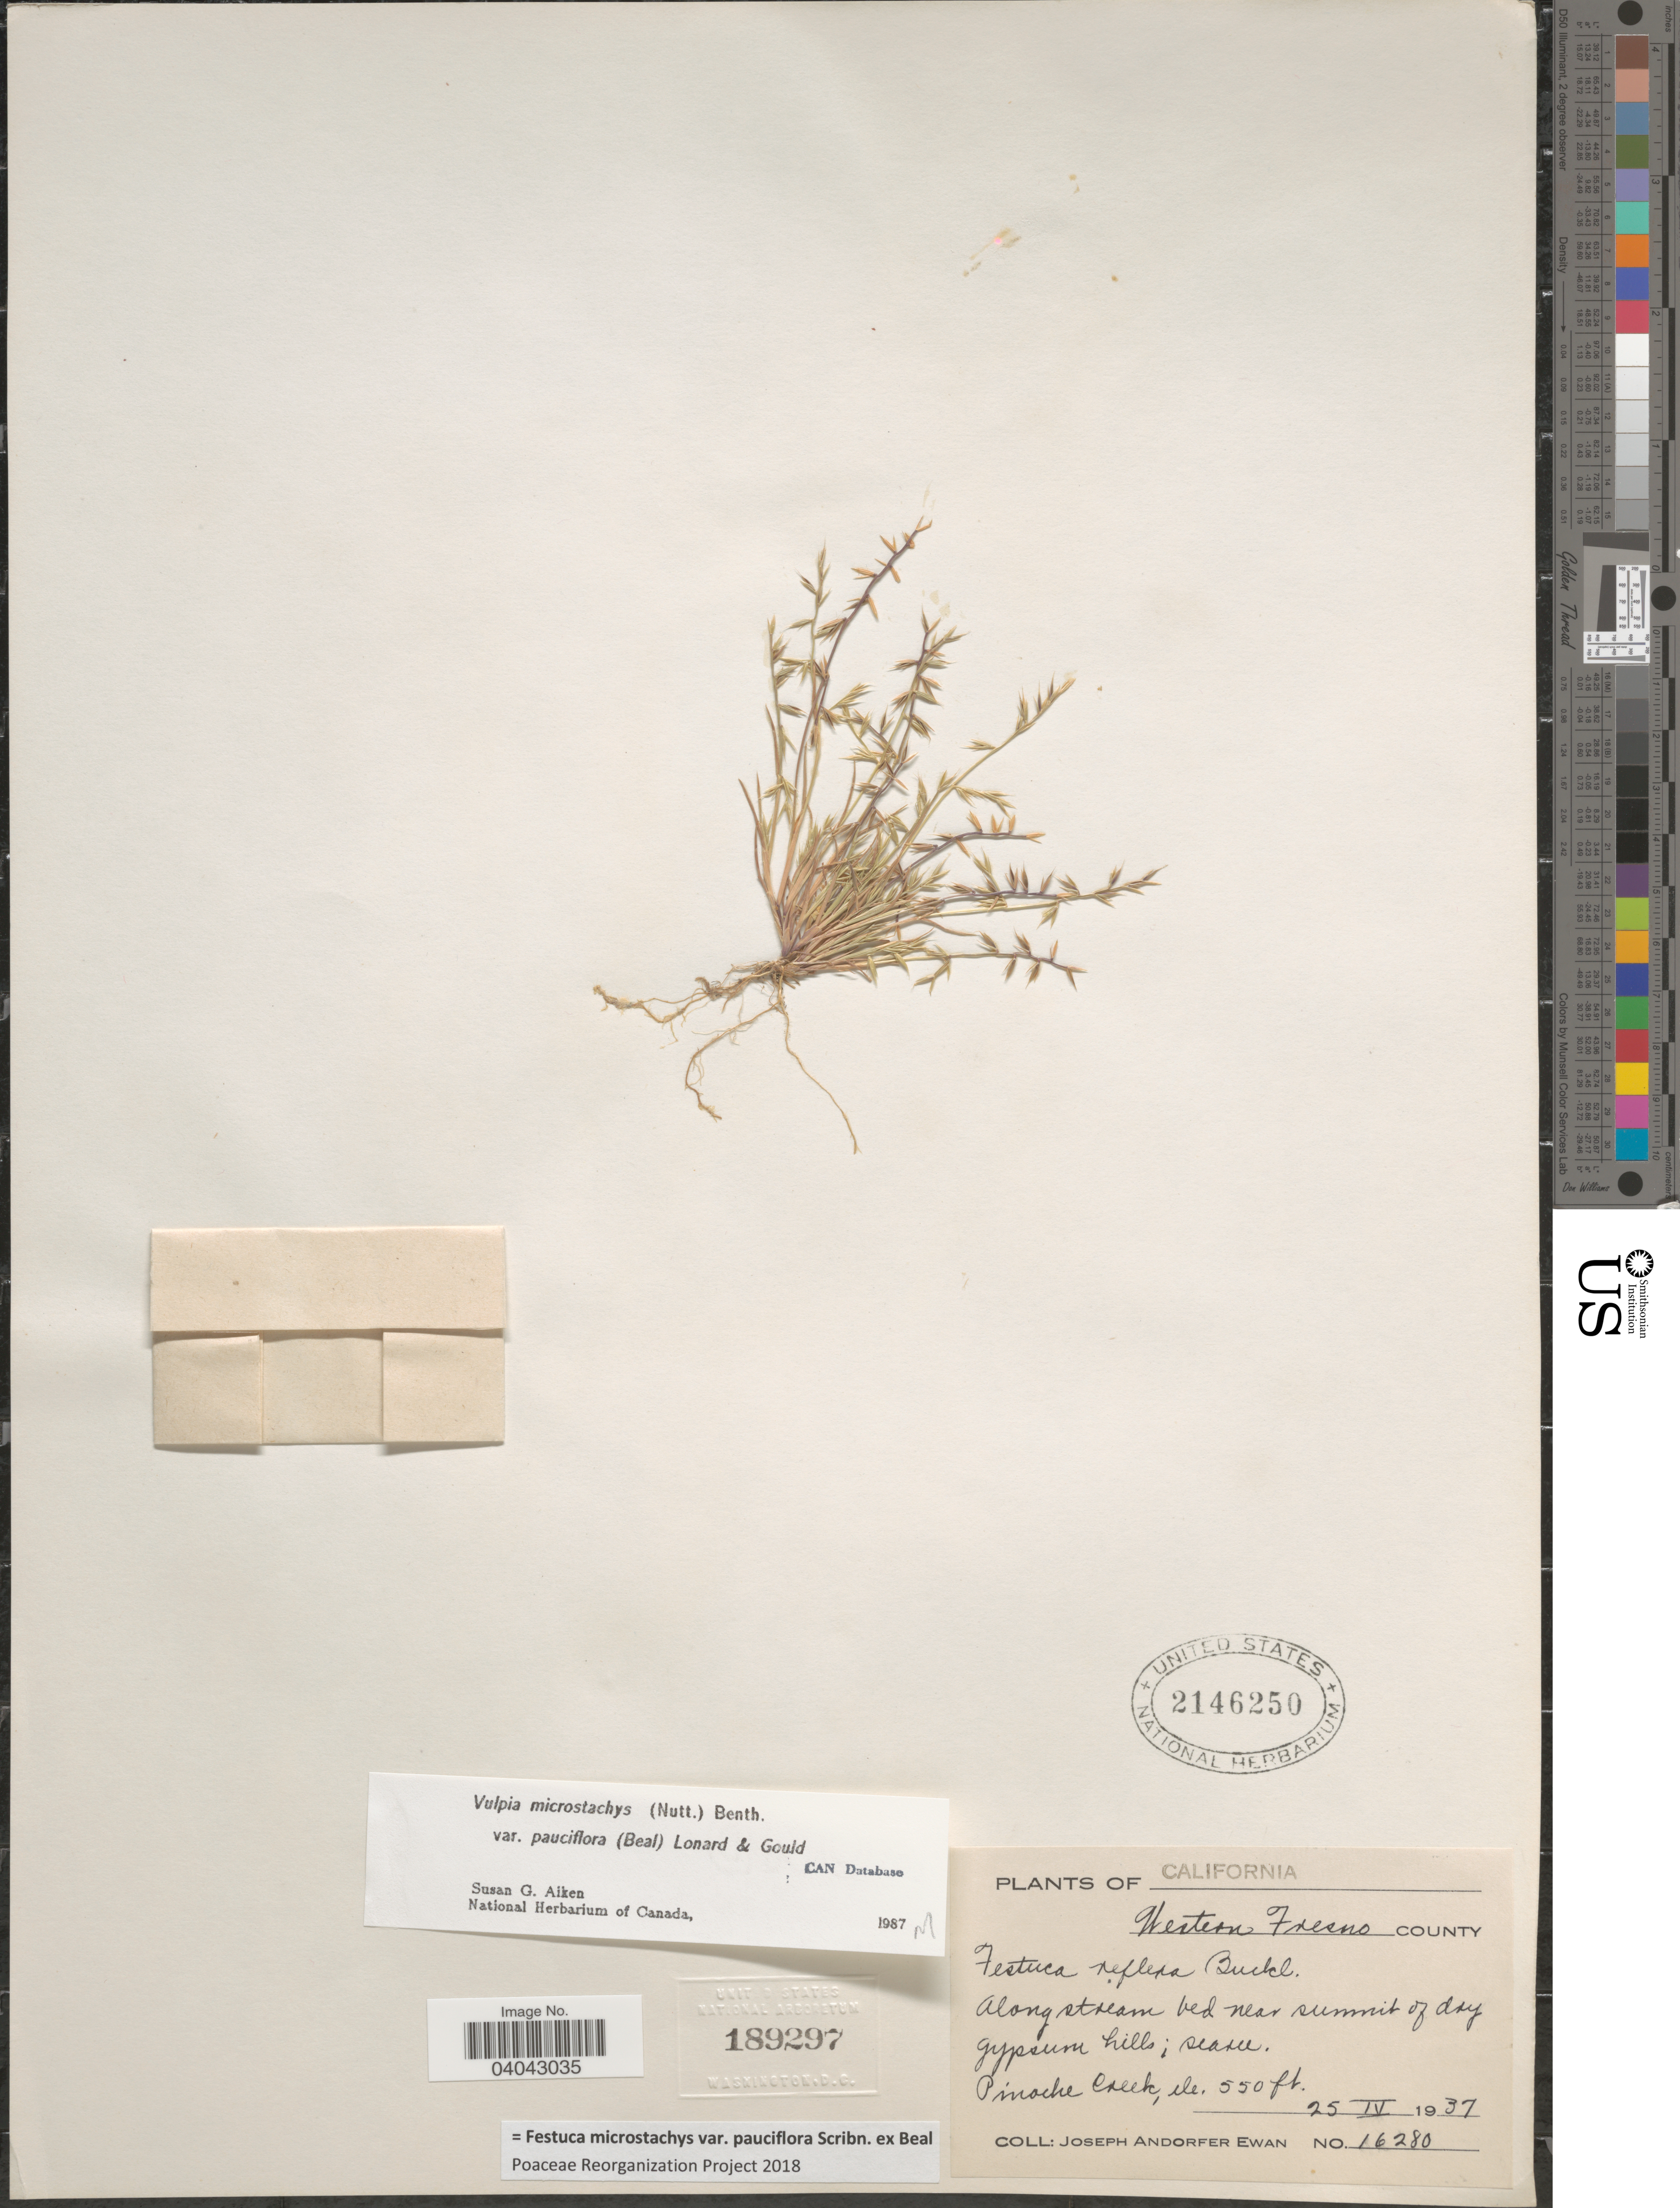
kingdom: Plantae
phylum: Tracheophyta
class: Liliopsida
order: Poales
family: Poaceae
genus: Festuca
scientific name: Festuca microstachys var. pauciflora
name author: Scribn. ex W.J. Beal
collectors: J. A. Ewan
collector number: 16280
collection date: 1937-04-24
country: United States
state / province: California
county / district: Fresno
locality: Western Fresno County. Pinoche Creek.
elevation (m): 168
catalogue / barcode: US 2146250